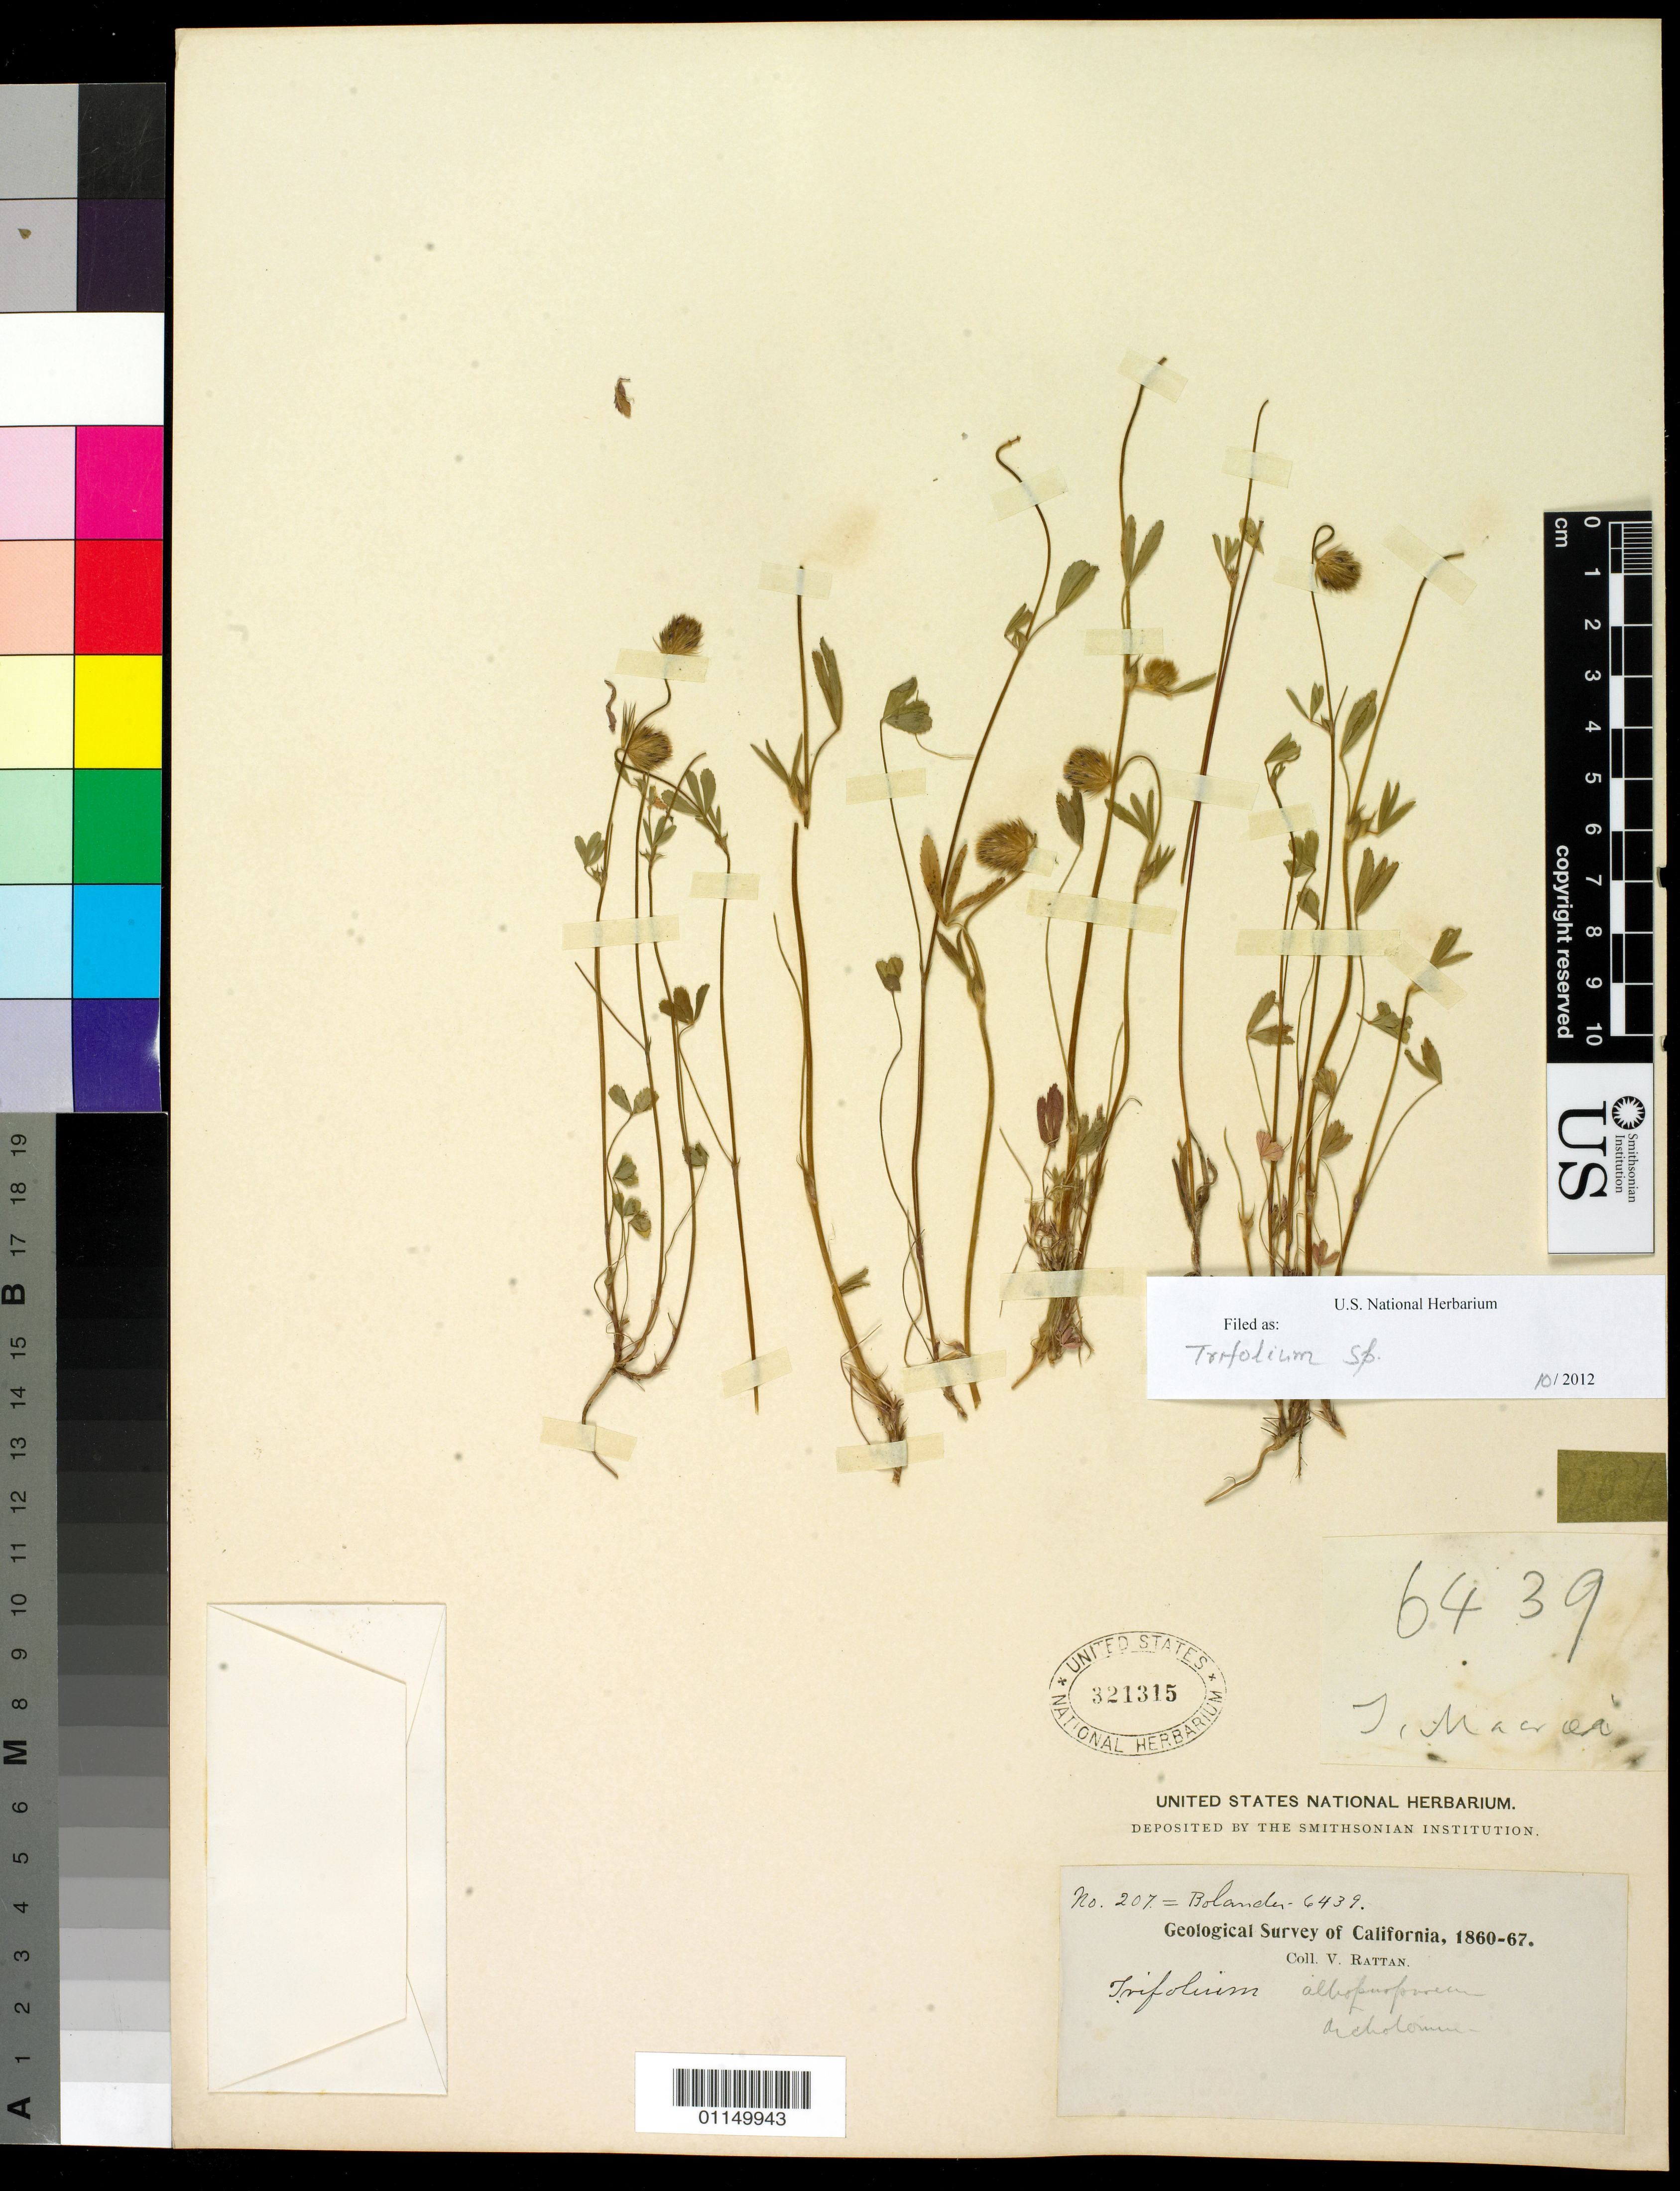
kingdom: Plantae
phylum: Tracheophyta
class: Magnoliopsida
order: Fabales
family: Fabaceae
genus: Trifolium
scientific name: Trifolium sp.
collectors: V. Rattan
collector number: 207=Bolander 6439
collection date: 1860/1867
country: United States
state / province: California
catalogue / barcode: US 321315